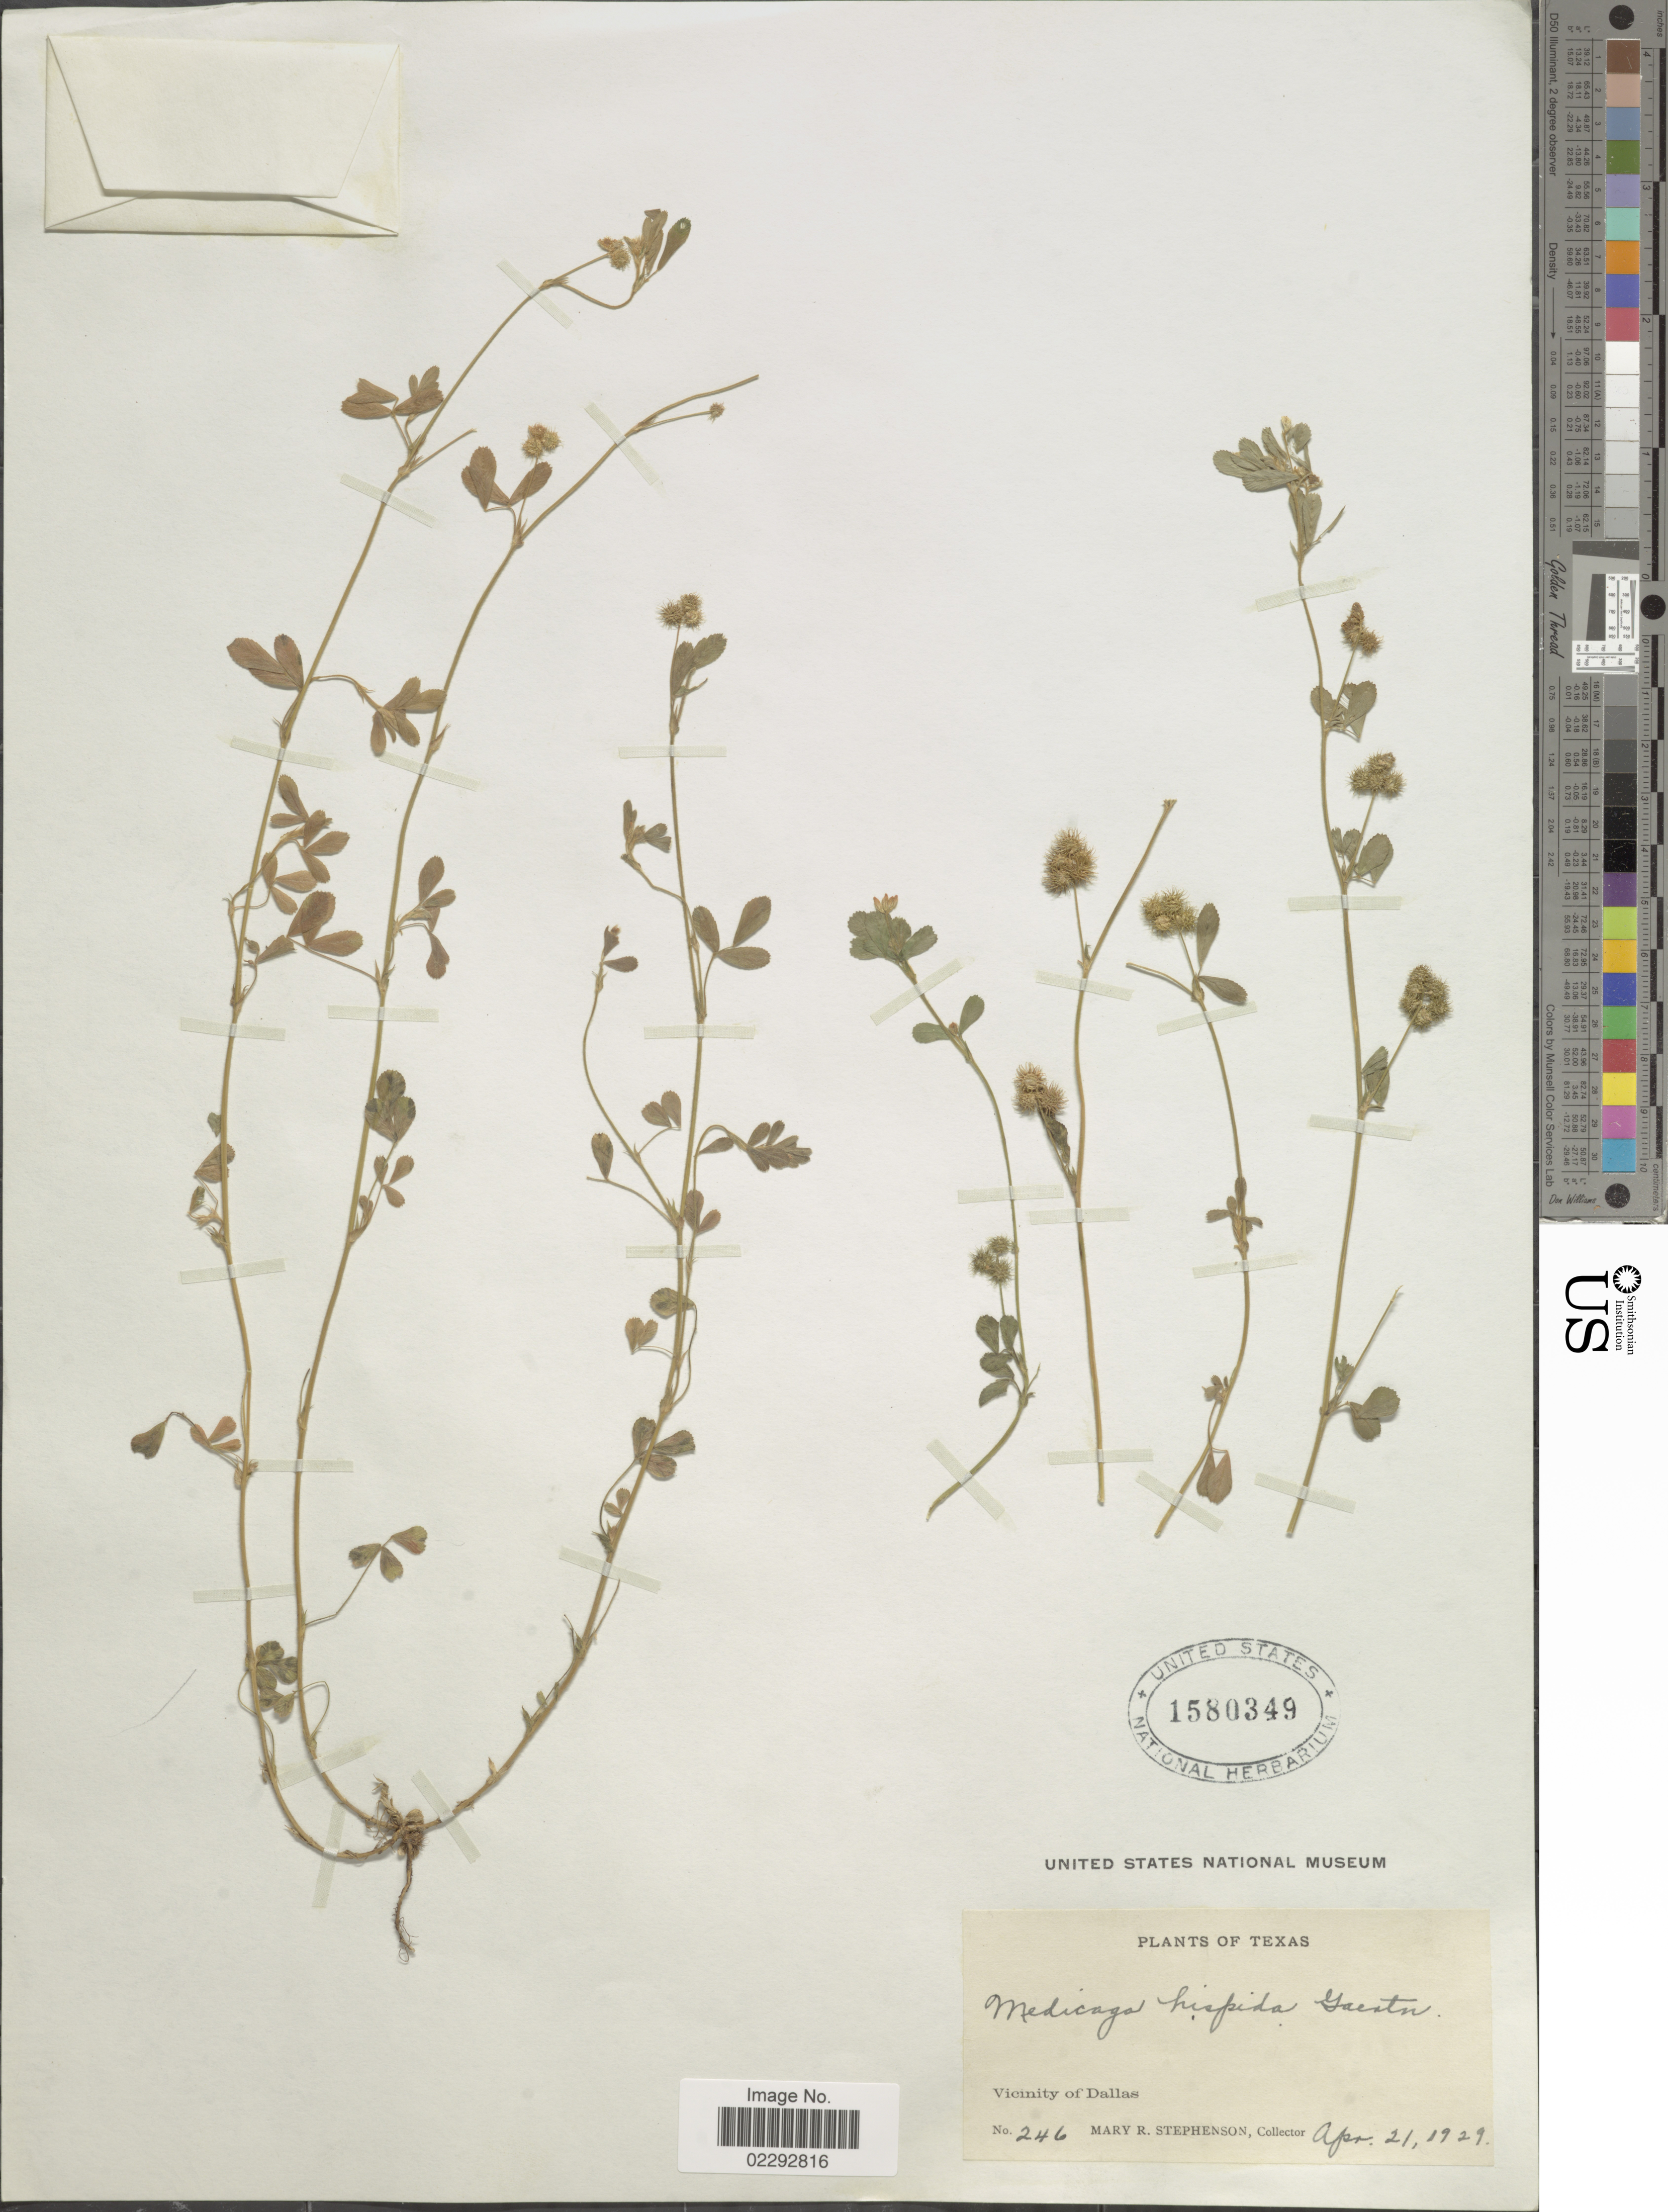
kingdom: Plantae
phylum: Tracheophyta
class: Magnoliopsida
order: Fabales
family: Fabaceae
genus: Medicago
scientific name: Medicago hispida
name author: Gaertn.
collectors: M. Stephenson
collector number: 246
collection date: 1929-04-21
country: United States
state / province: Texas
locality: Vicinity of Dallas, texas.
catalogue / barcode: US 1580349